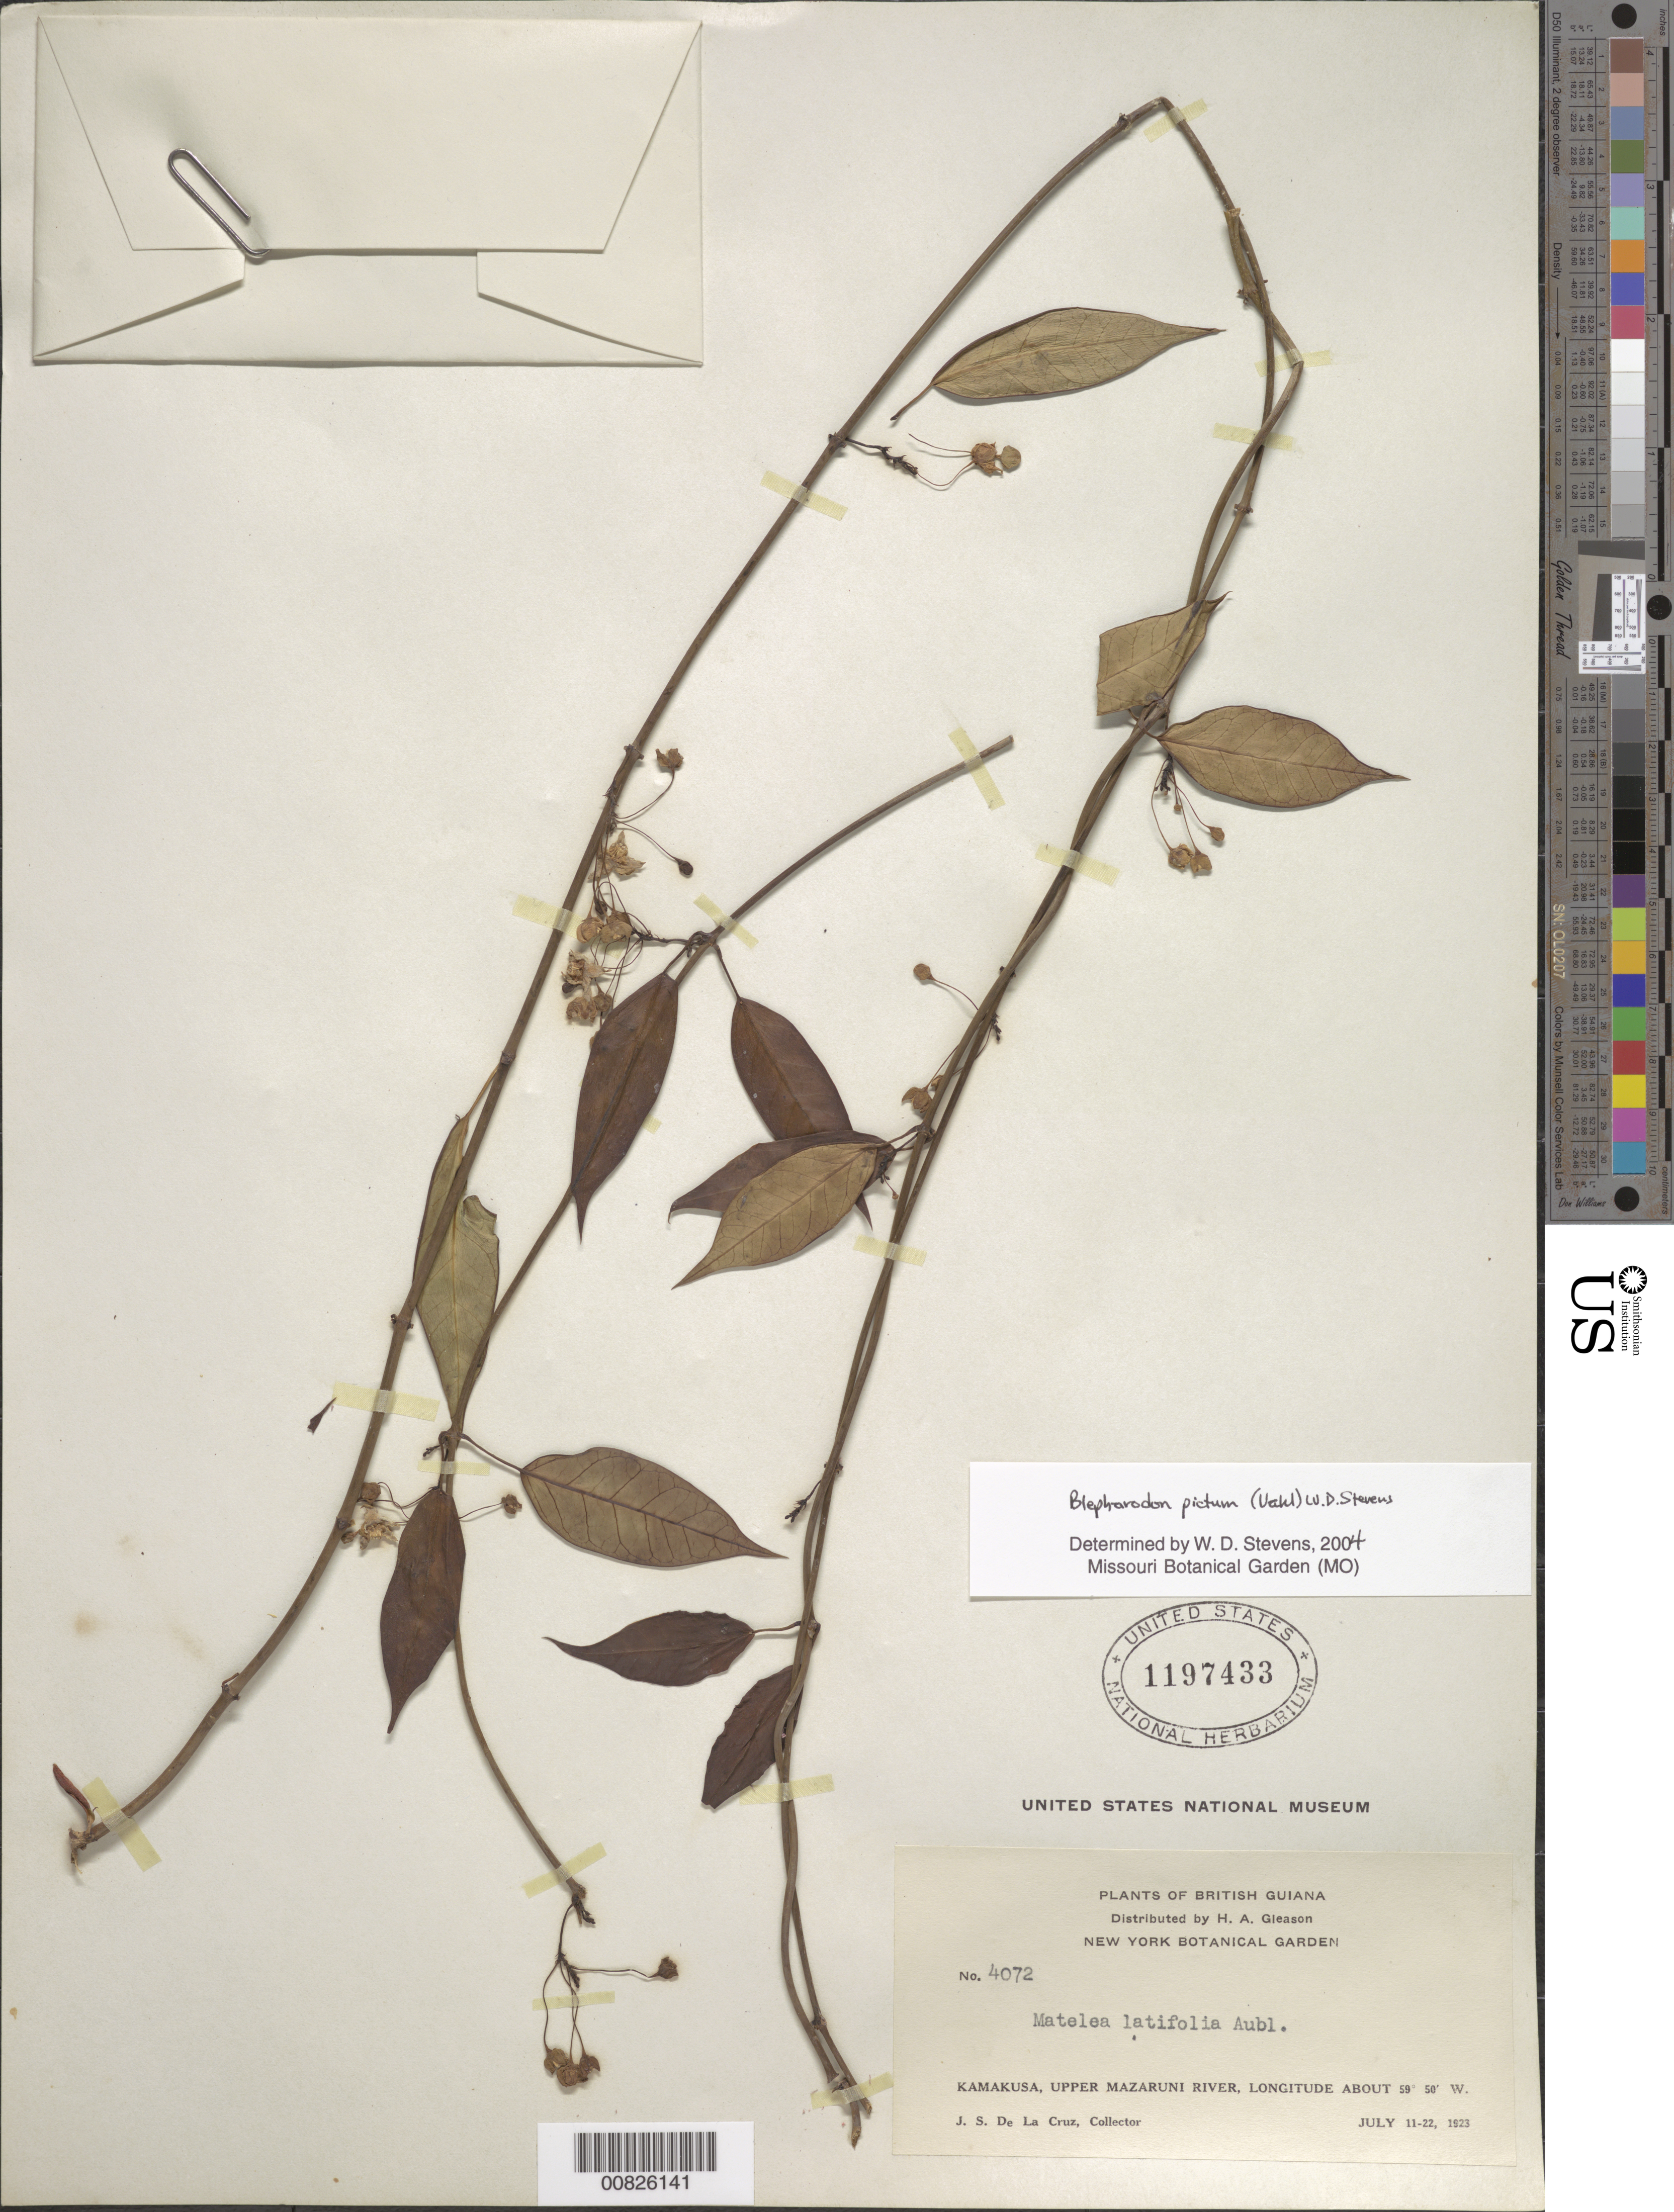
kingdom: Plantae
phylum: Tracheophyta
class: Magnoliopsida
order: Gentianales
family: Apocynaceae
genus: Blepharodon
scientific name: Blepharodon pictum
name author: (Vahl) W.D. Stevens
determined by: Stevens, W. Douglas, Missouri Botanical Garden (MO)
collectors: J. S. de la Cruz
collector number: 4072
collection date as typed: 11-Jul-23 to 22-Jul-23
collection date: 1923-07-11/1923-07-22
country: Guyana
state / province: Cuyuni-Mazaruni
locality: Kamakusa, Upper Mazaruni R.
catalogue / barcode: US 1197433